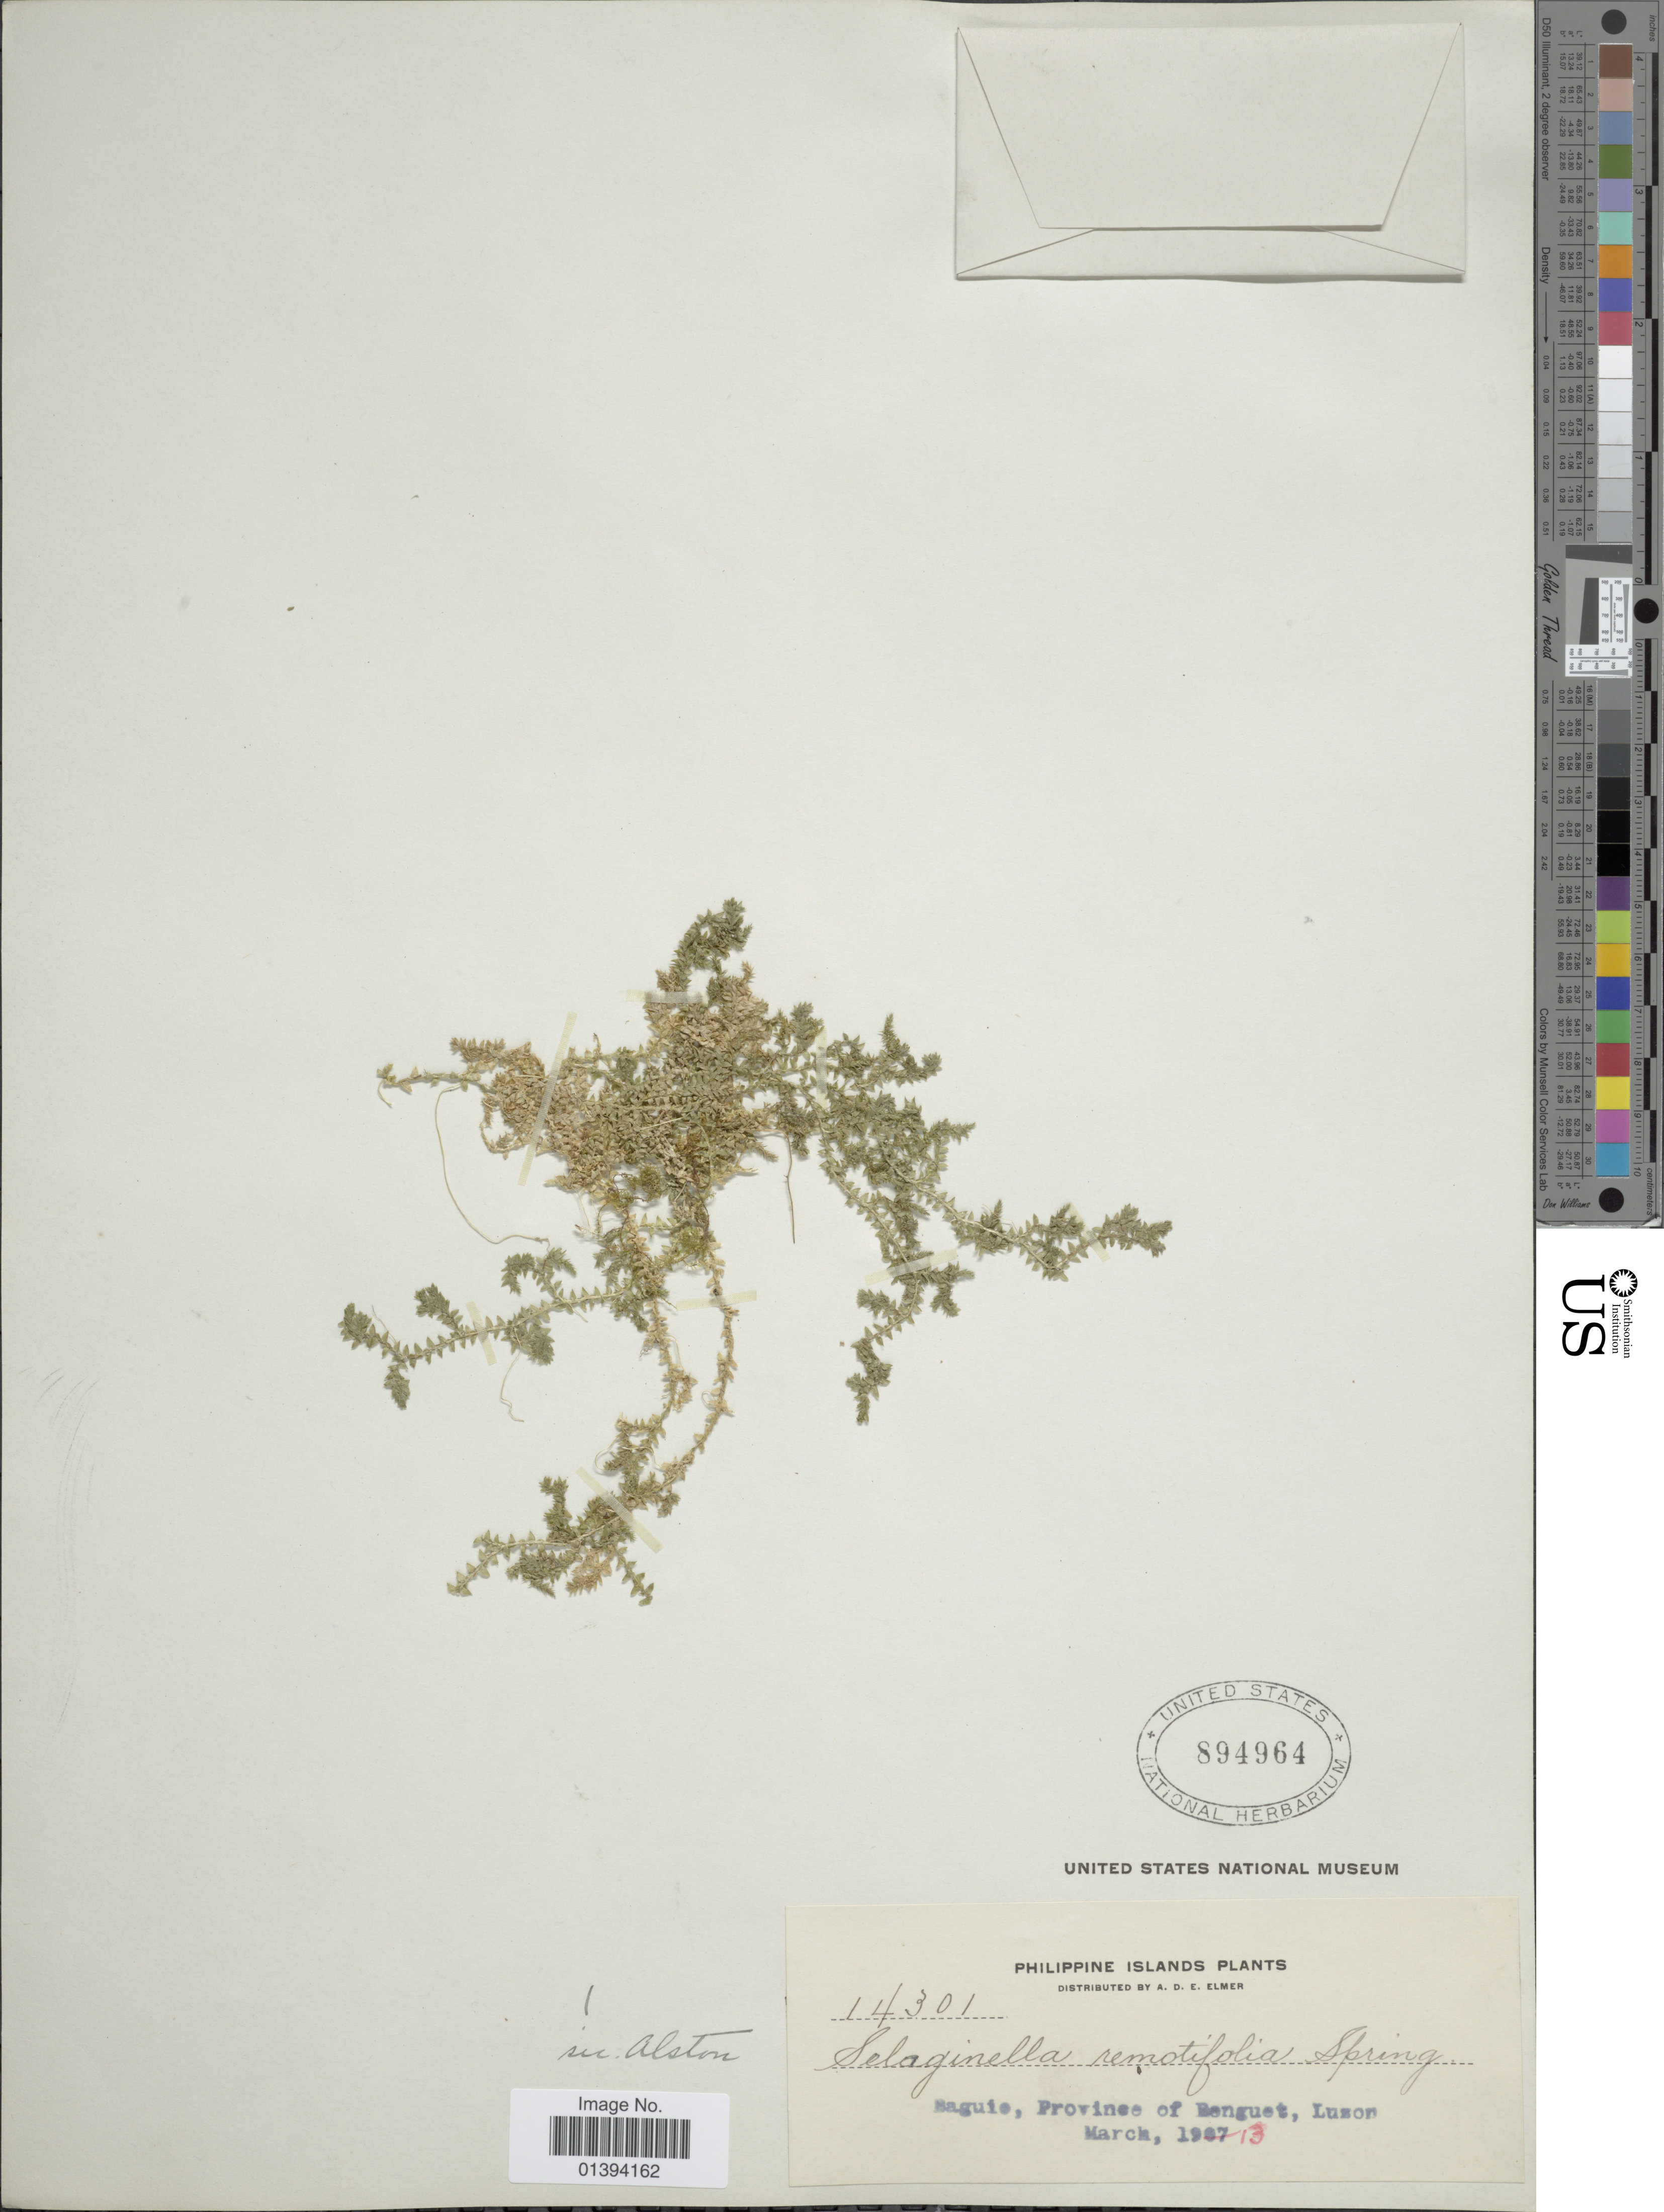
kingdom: Plantae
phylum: Tracheophyta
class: Lycopodiopsida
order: Selaginellales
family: Selaginellaceae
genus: Selaginella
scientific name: Selaginella remotifolia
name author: Spring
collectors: A. D. E. Elmer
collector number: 14301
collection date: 1913-03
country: Philippines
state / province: Central Luzon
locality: Baguio, Province of Benguet, Luzon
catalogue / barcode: US 894964